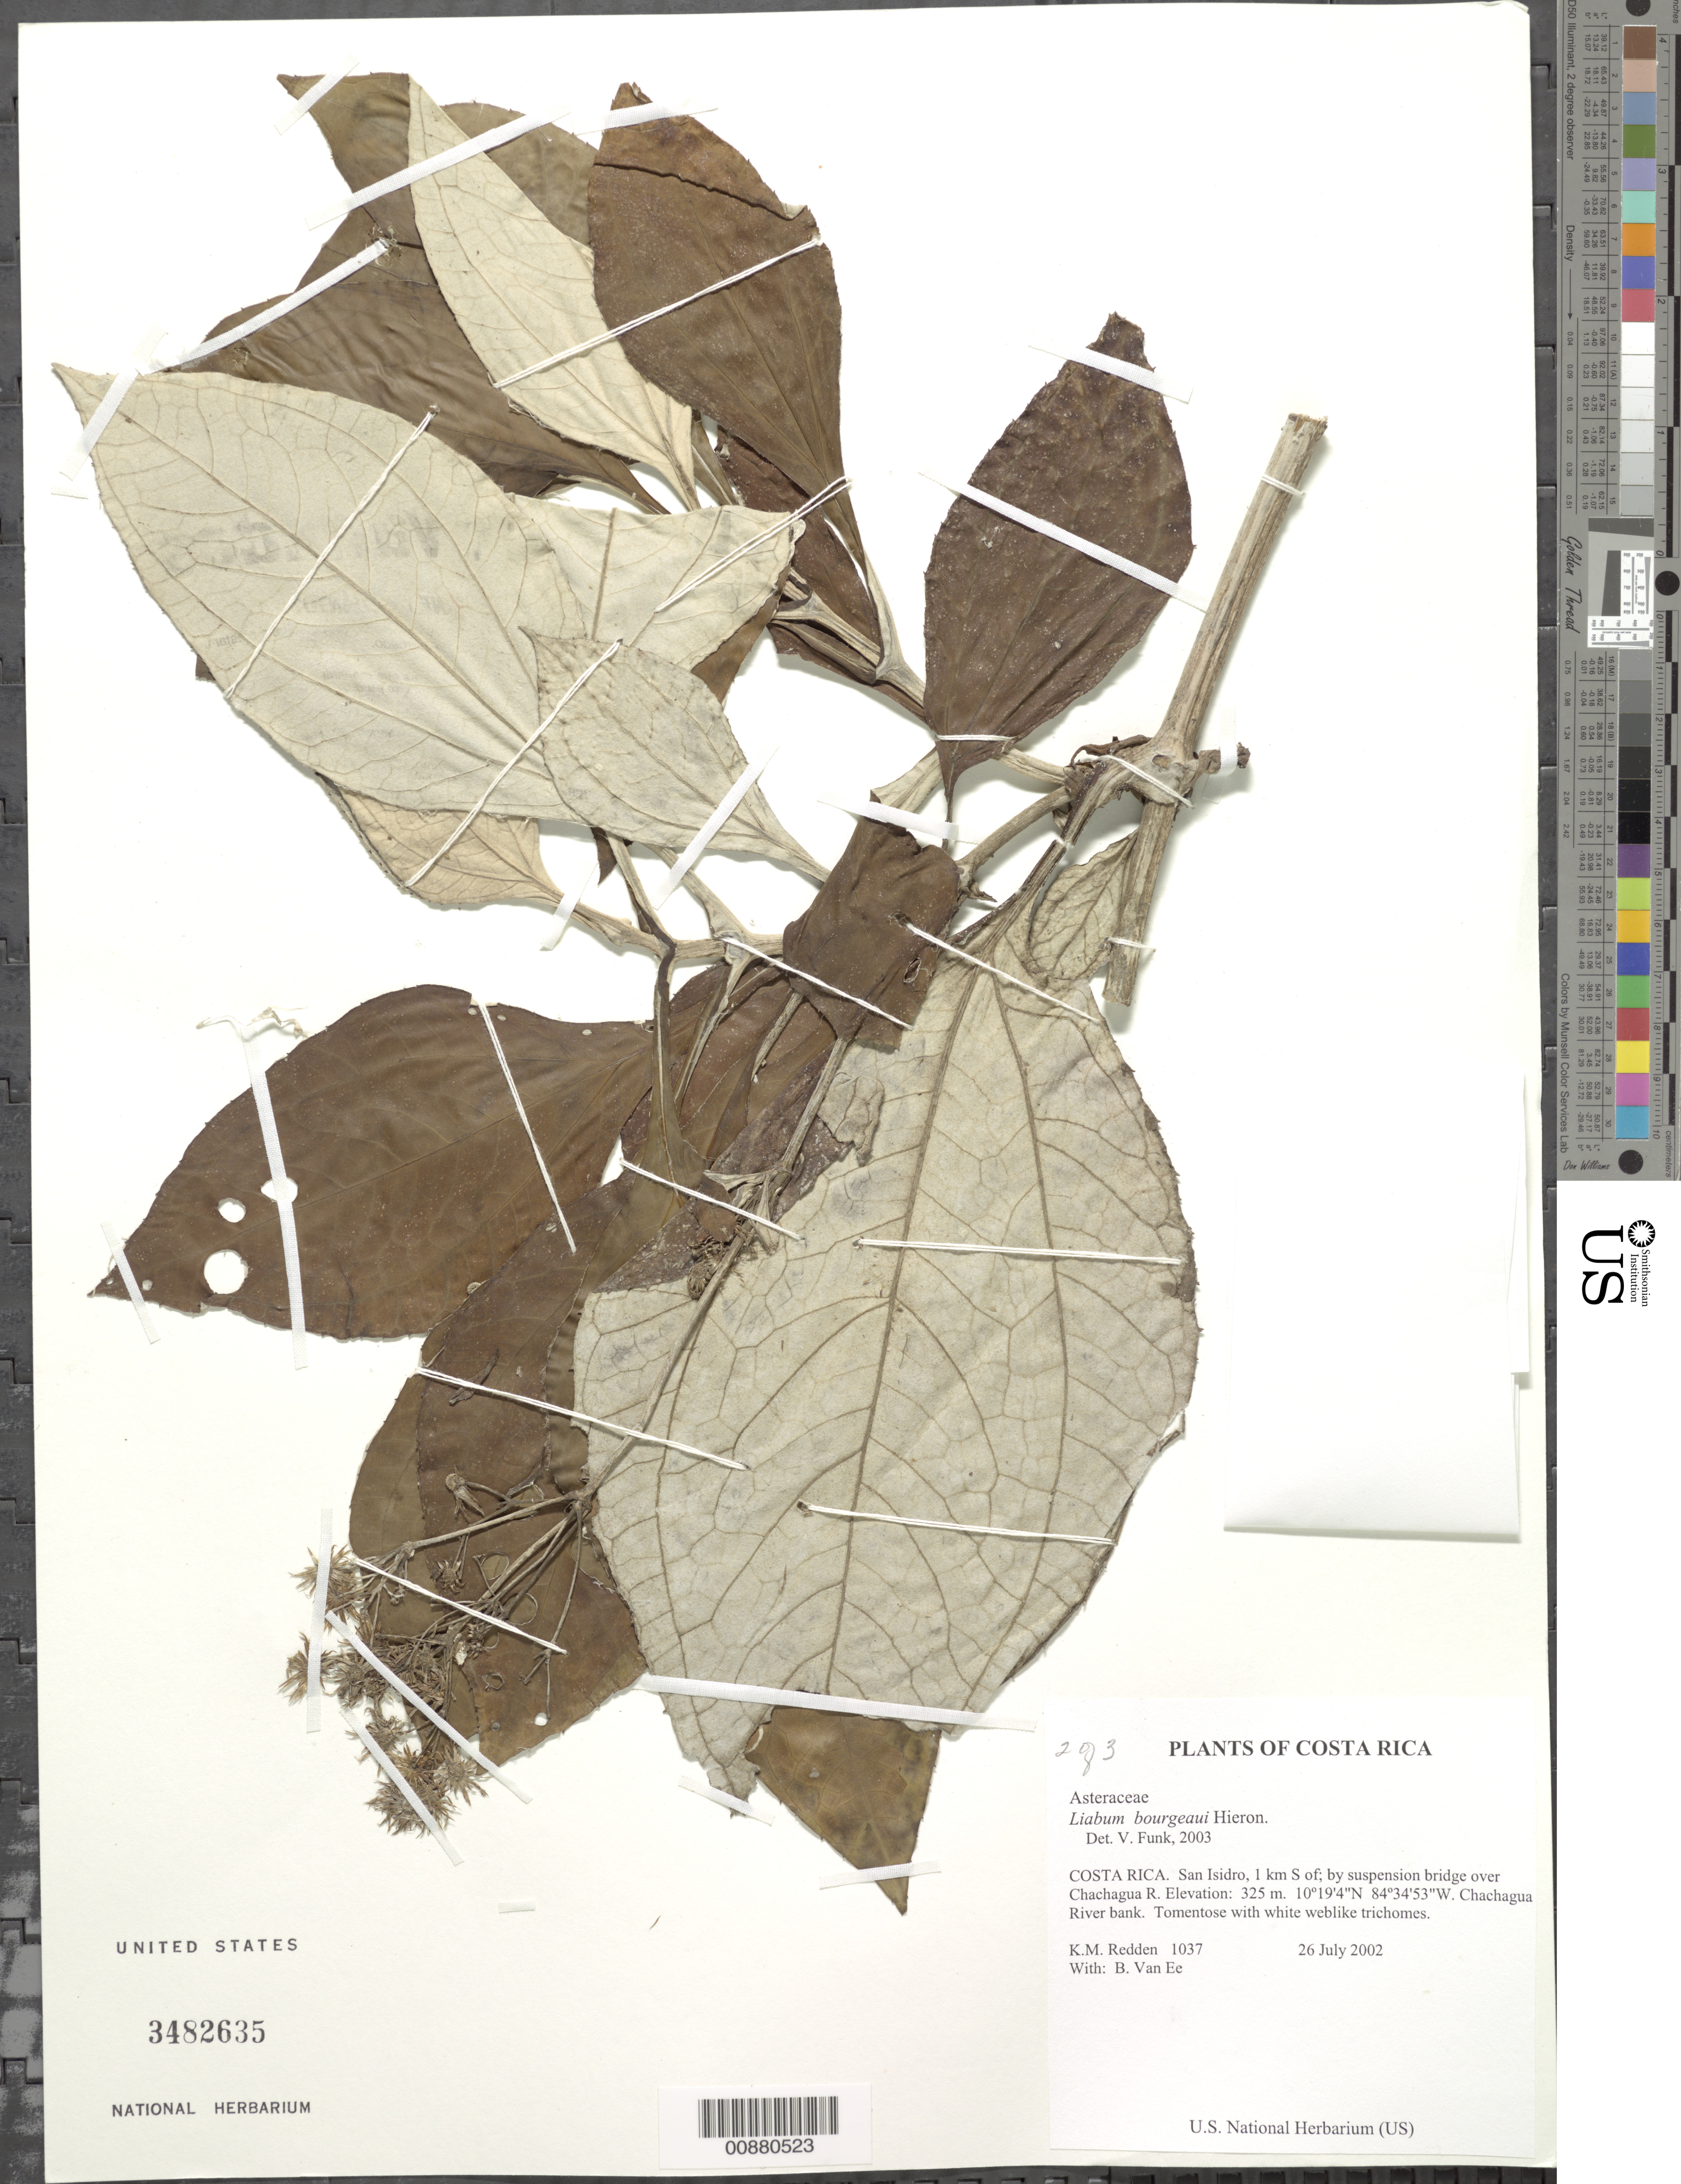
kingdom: Plantae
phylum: Tracheophyta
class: Magnoliopsida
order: Asterales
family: Asteraceae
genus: Liabum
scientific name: Liabum bourgeaui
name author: Hieron.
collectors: K. M. Redden & B. van Ee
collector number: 1037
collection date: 2002-07-26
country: Costa Rica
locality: Costa Rica. San Isidro, 1 km S of by suspension bridge over Chachagua R.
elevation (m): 325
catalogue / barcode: US 3482635